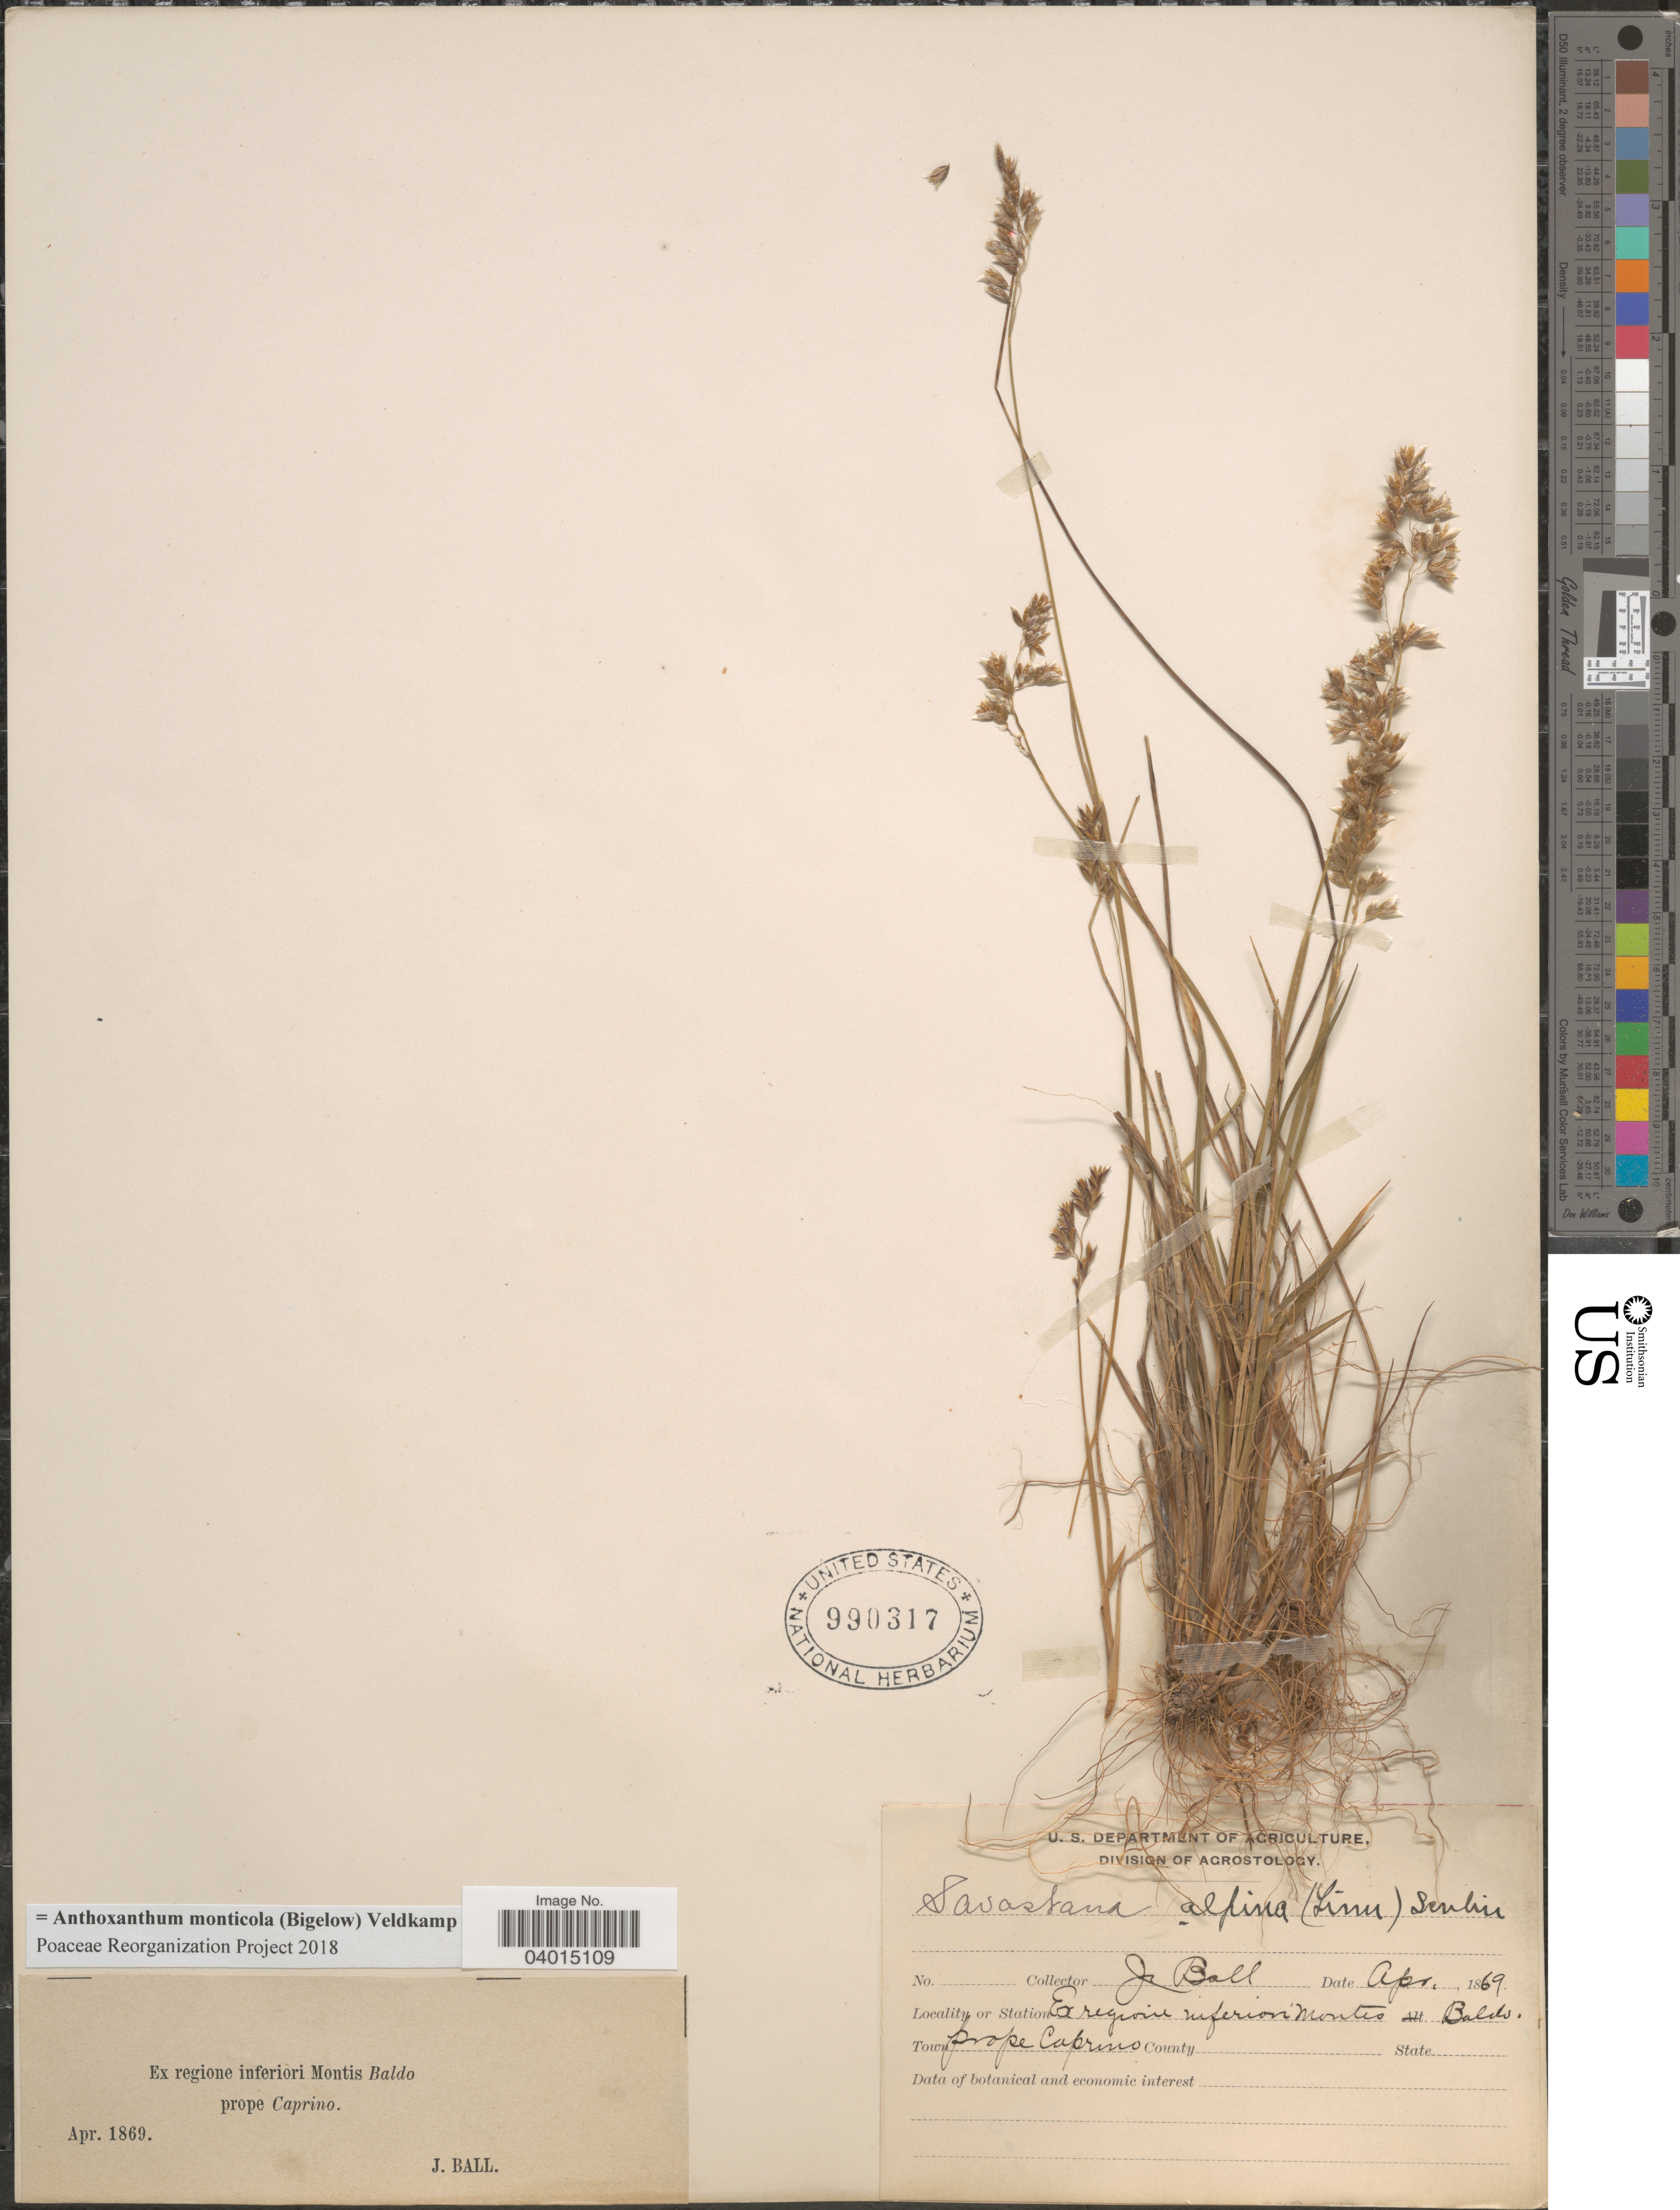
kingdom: Plantae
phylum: Tracheophyta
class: Liliopsida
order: Poales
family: Poaceae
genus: Anthoxanthum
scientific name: Anthoxanthum monticola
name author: (Bigelow) Veldkamp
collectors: J. Ball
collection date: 1869-04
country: Italy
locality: Ex regione inferiori Montis Baldo prope Caprino.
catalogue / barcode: US 990317